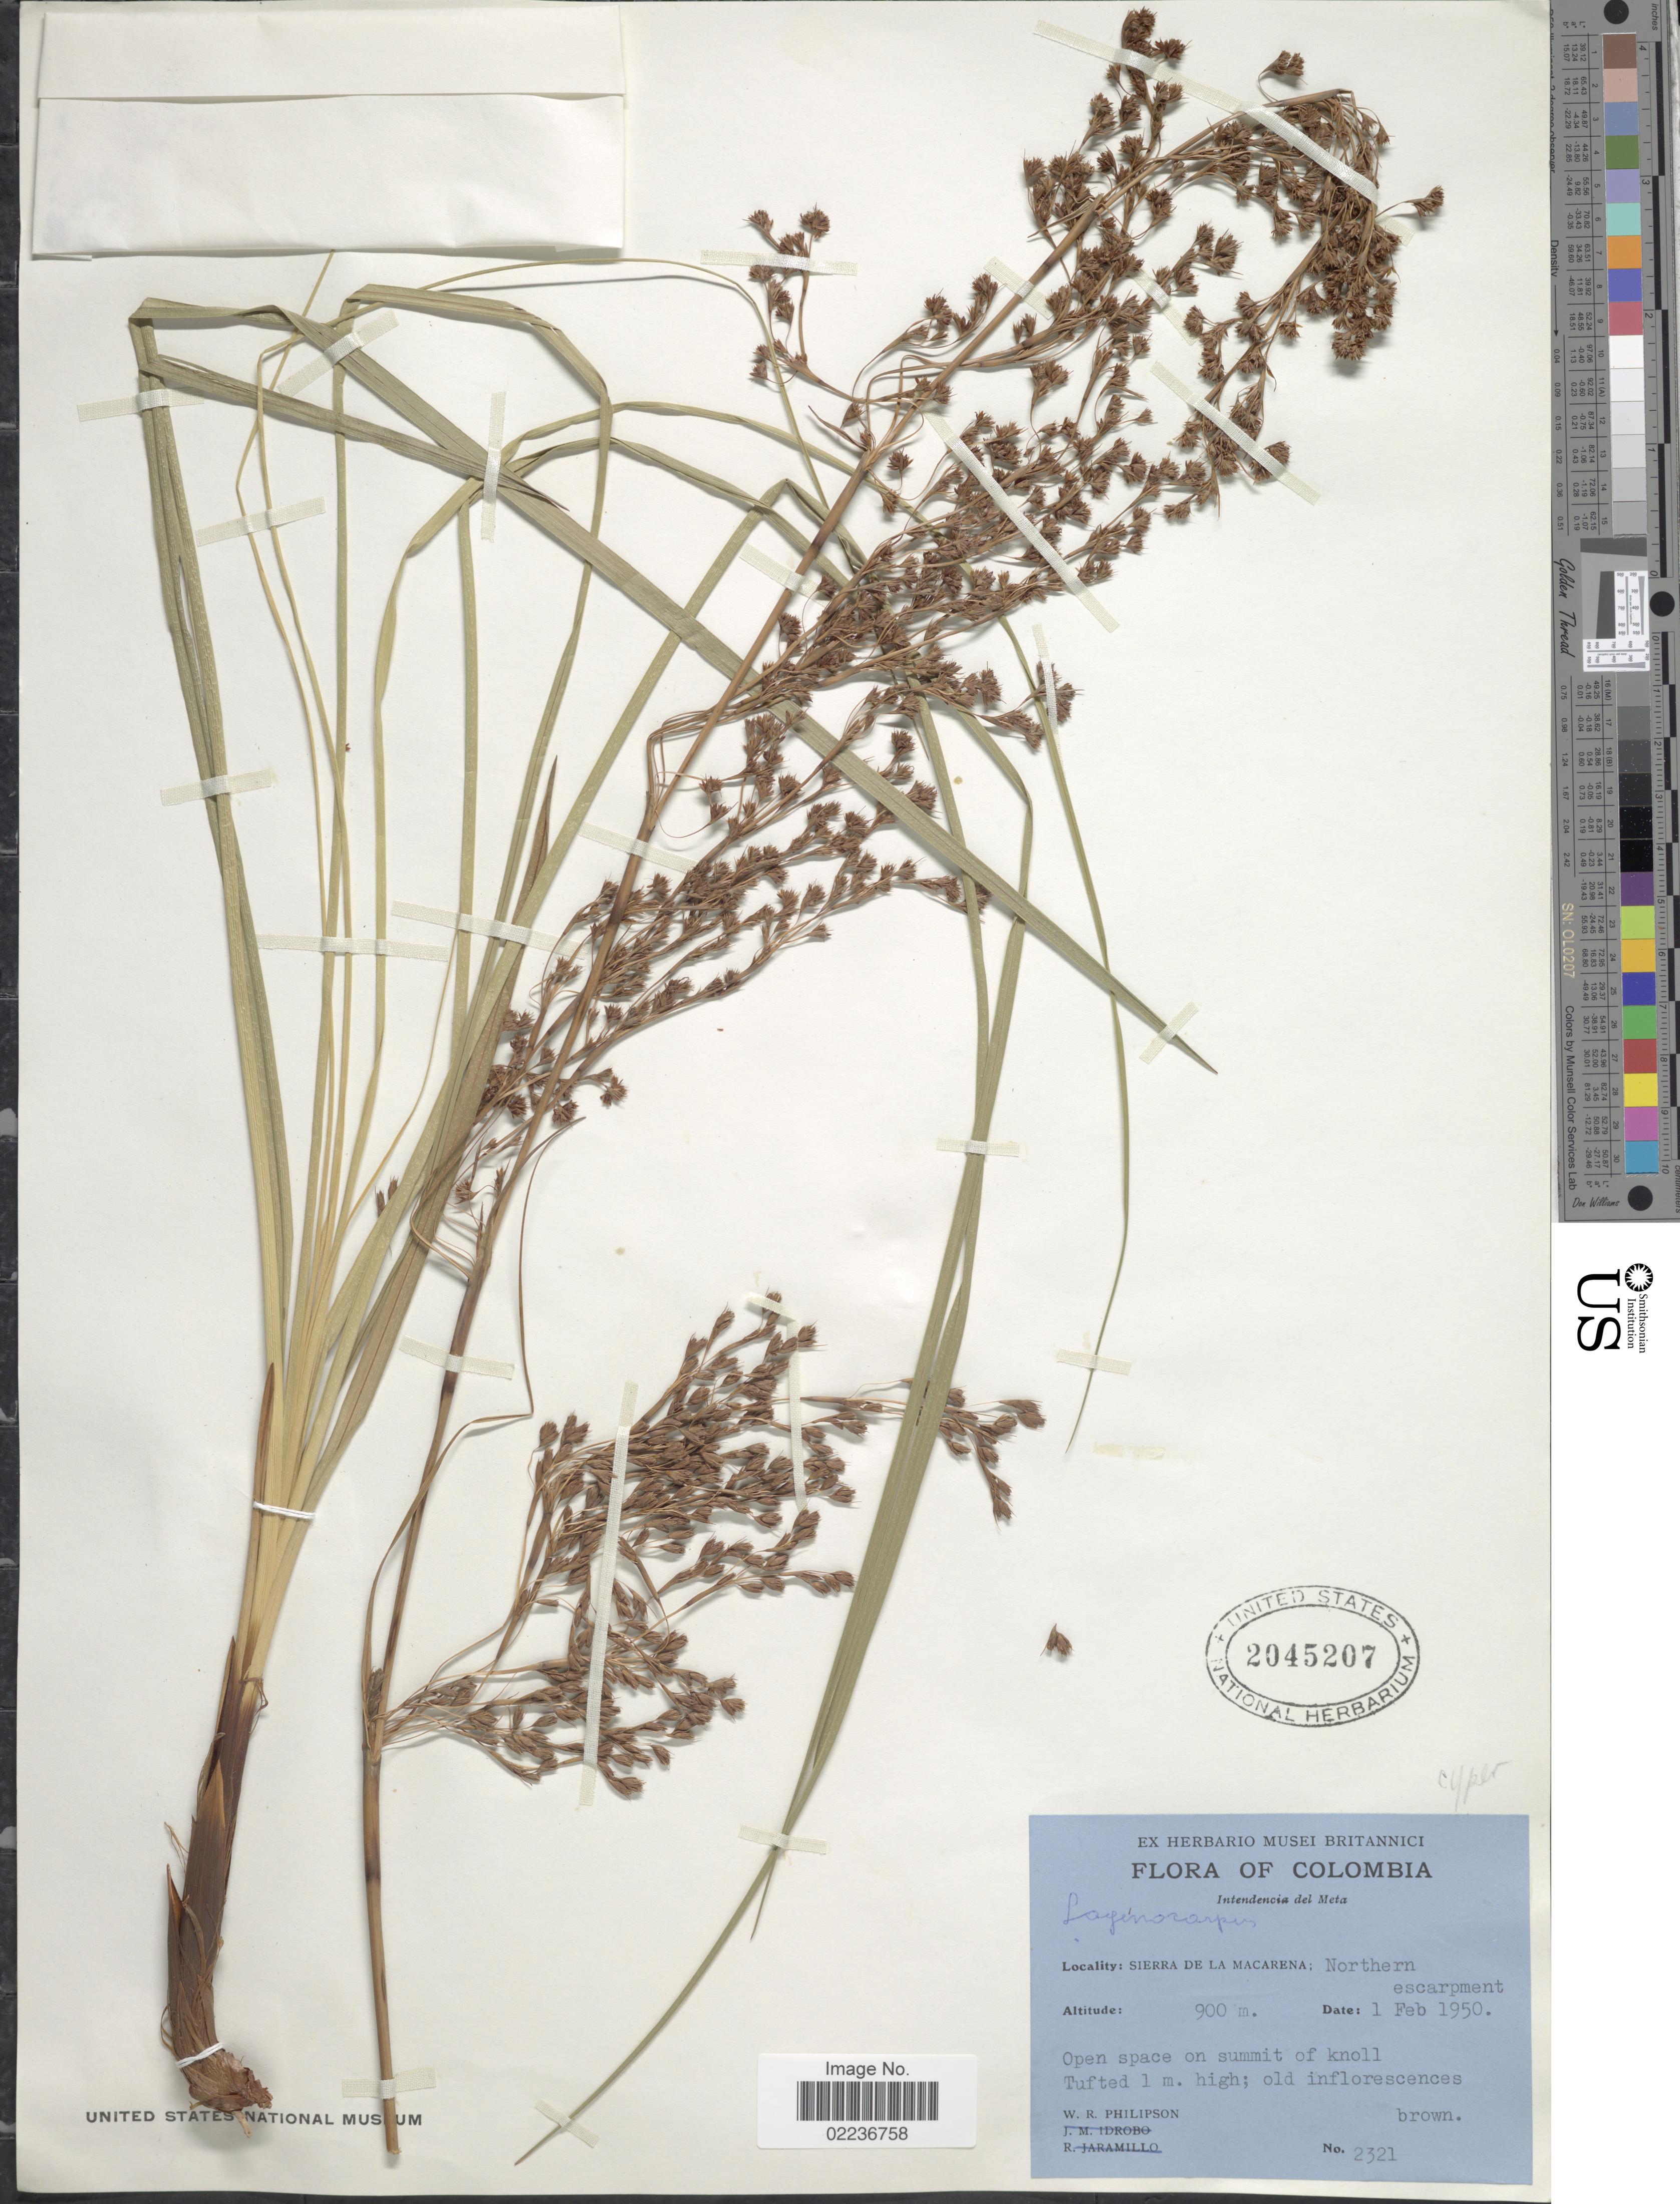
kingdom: Plantae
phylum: Tracheophyta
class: Liliopsida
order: Poales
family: Cyperaceae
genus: Lagenocarpus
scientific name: Lagenocarpus rigidus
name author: (Kunth) Nees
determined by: Costa, S. M.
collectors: W. R. Philipson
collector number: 2321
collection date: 1950-02-01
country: Colombia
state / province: Meta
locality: Sierra de La Macarena: Northern escarpment, open space on summit of knoll Tufted, Intendencia del Meta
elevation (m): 900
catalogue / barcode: US 2045207